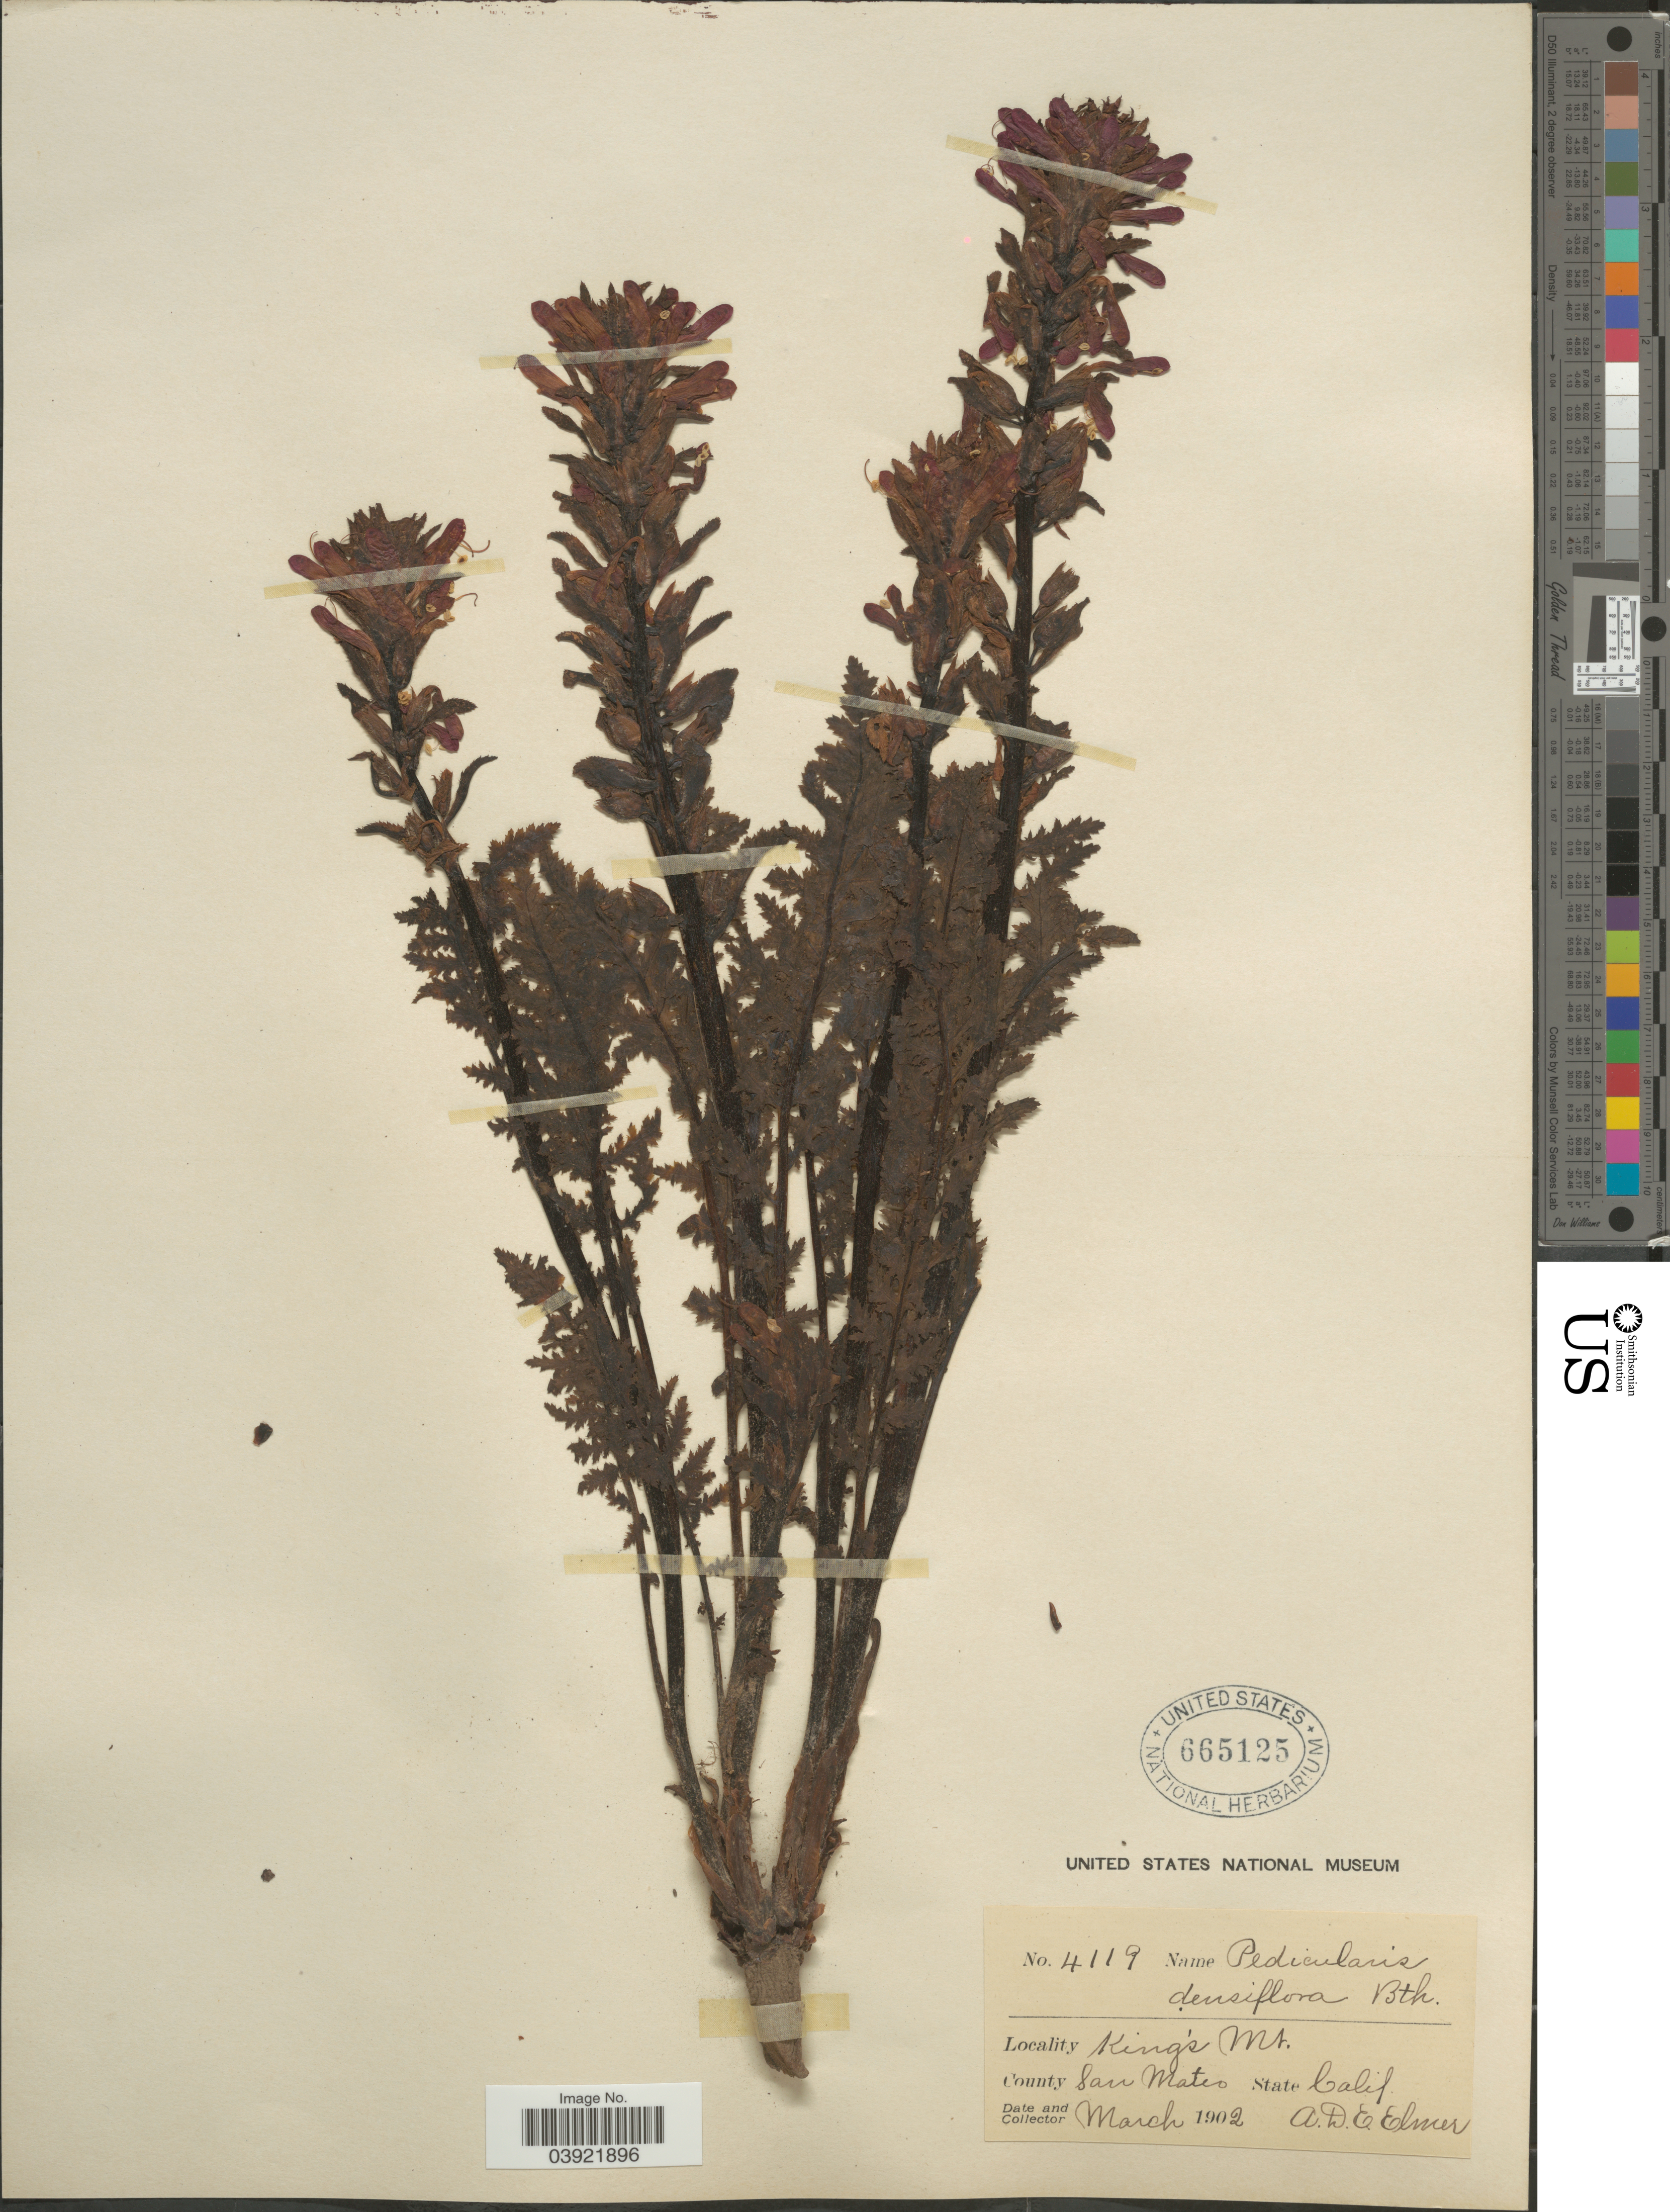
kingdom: Plantae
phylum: Tracheophyta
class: Magnoliopsida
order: Lamiales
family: Orobanchaceae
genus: Pedicularis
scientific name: Pedicularis densiflora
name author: Benth.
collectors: A. D. E. Elmer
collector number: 4119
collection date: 1902-03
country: United States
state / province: California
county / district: San Mateo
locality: King's Mt. County San Mateo.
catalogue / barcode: US 665125